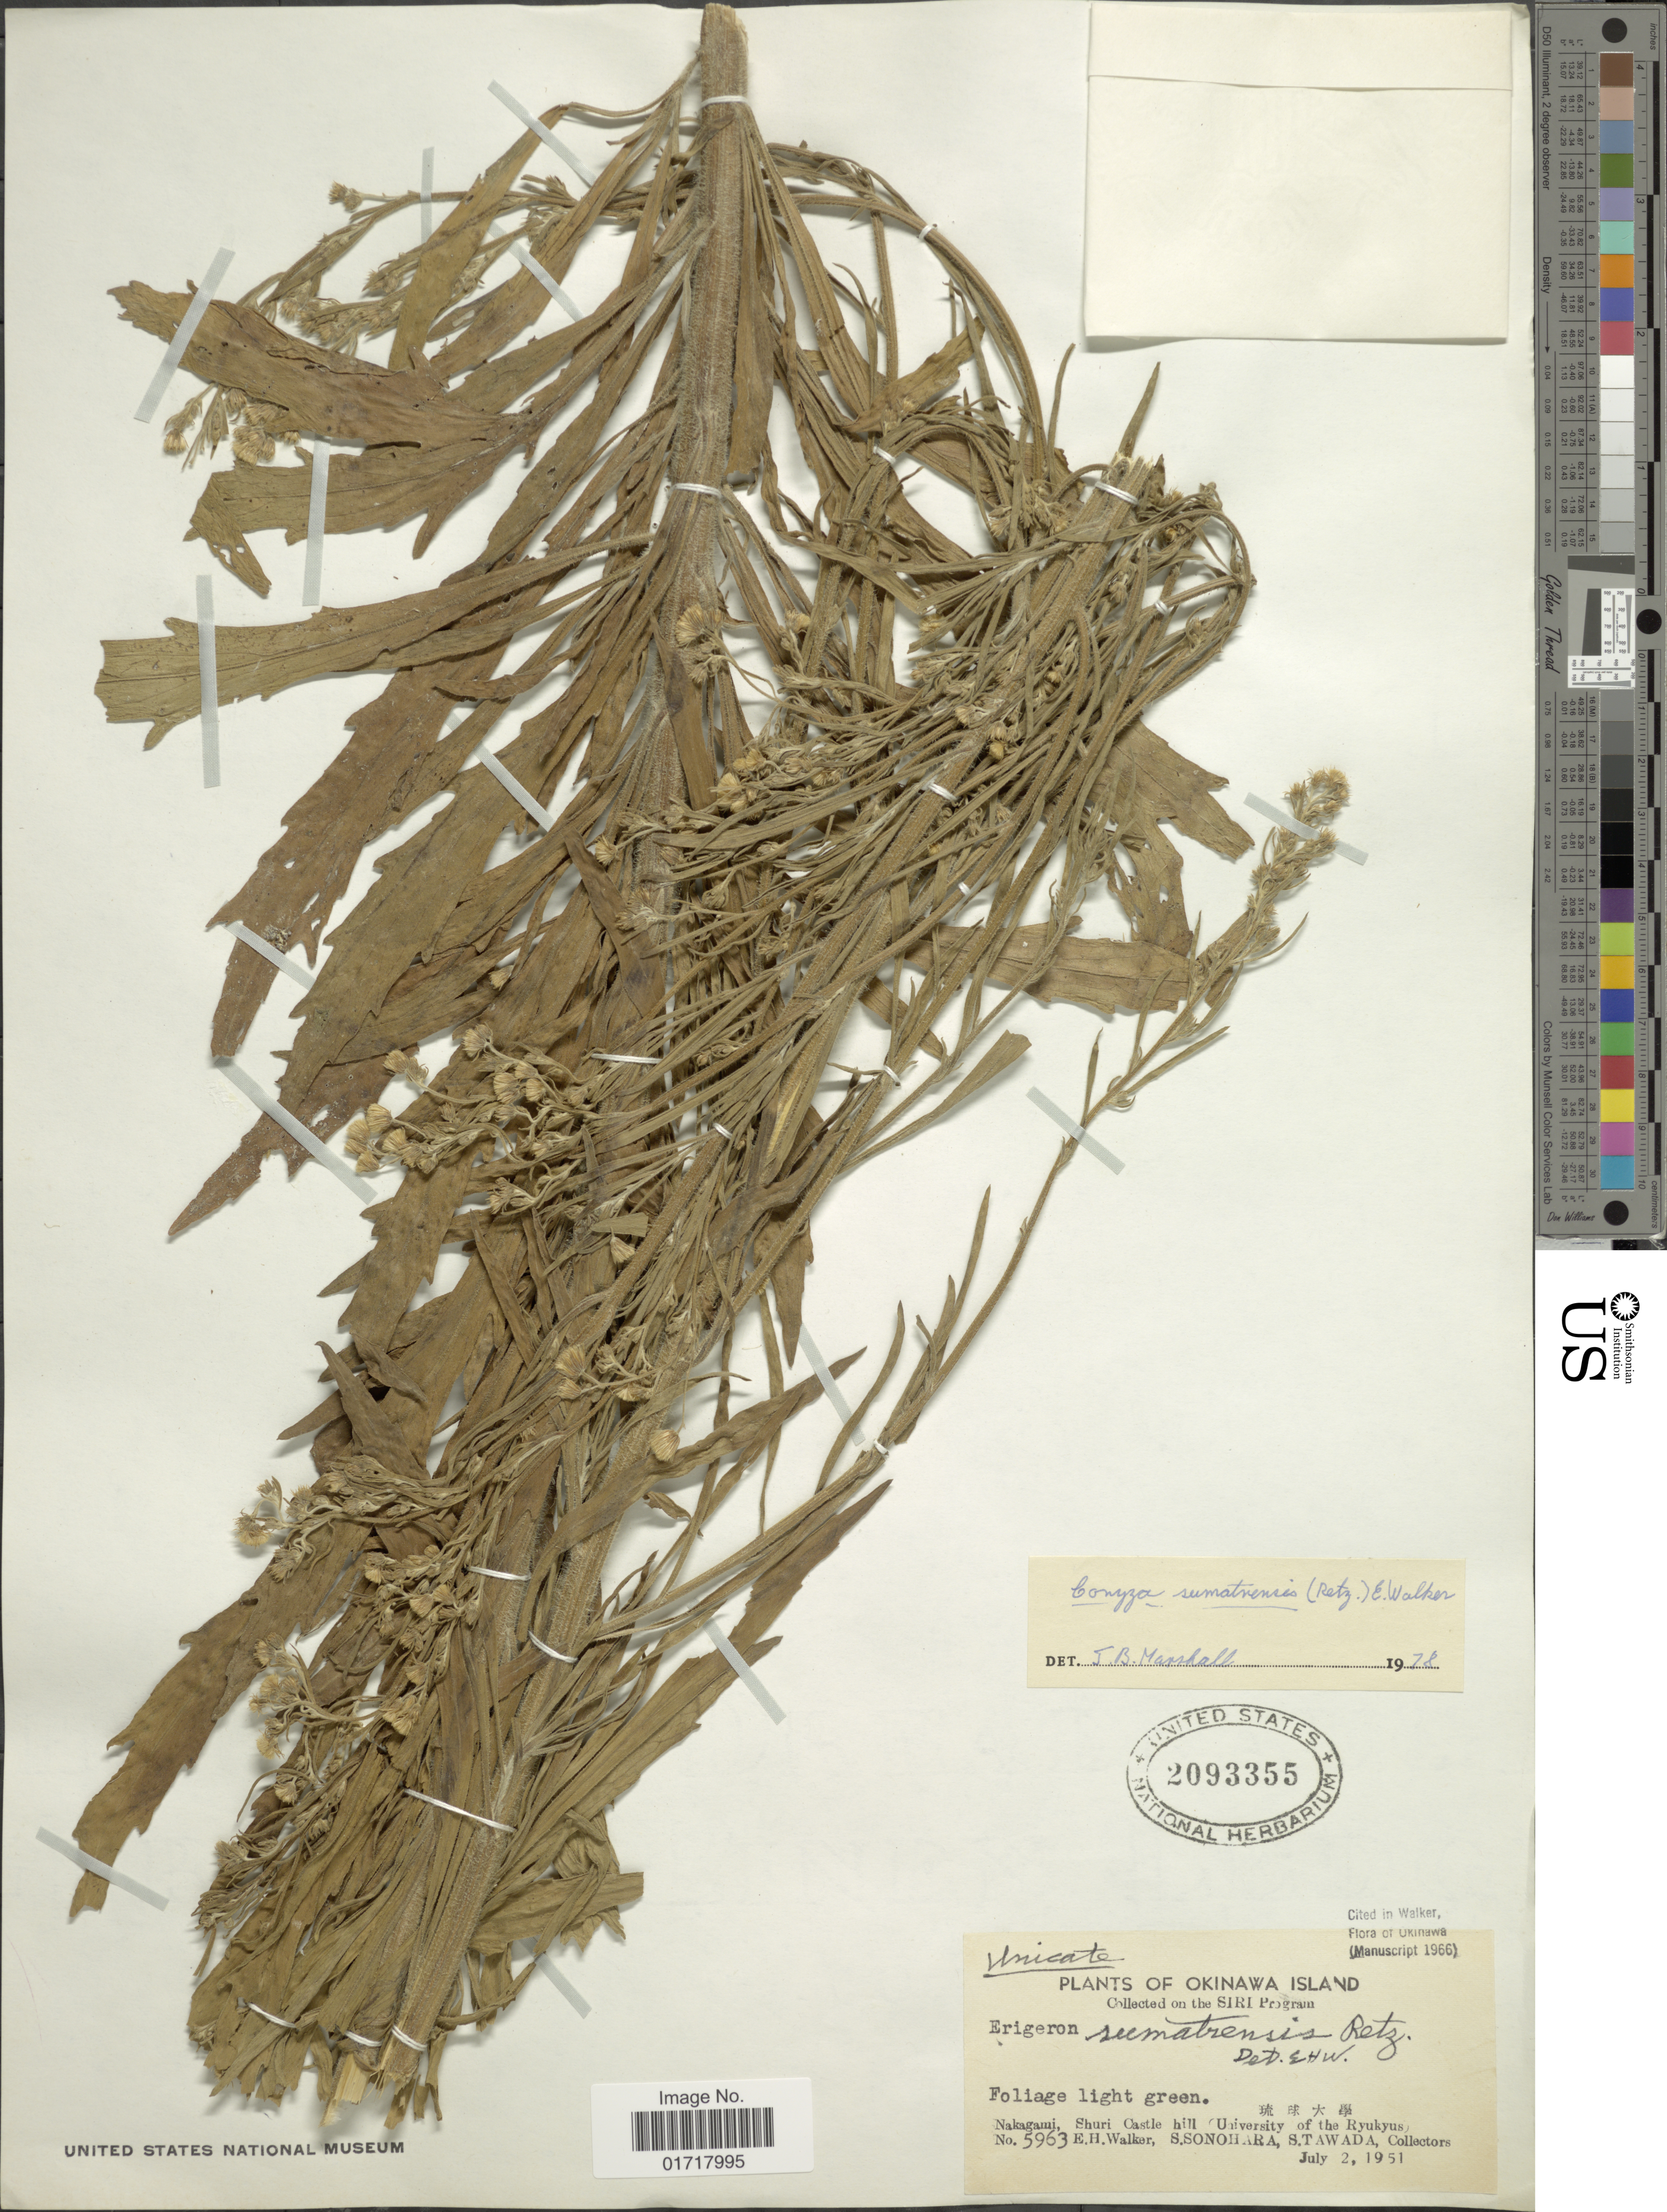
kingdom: Plantae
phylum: Tracheophyta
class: Magnoliopsida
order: Asterales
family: Asteraceae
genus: Conyza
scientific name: Conyza sumatrensis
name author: (Retz.) E. Walker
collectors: E. H. Walker, S. Sonohara & S. Tawada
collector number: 5963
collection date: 1951-07-02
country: Japan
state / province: Okinawa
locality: Okinawa Island, On the SIRI Program, Nakagami, Shuri Castle hill University of the Ryukyus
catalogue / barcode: US 2093355